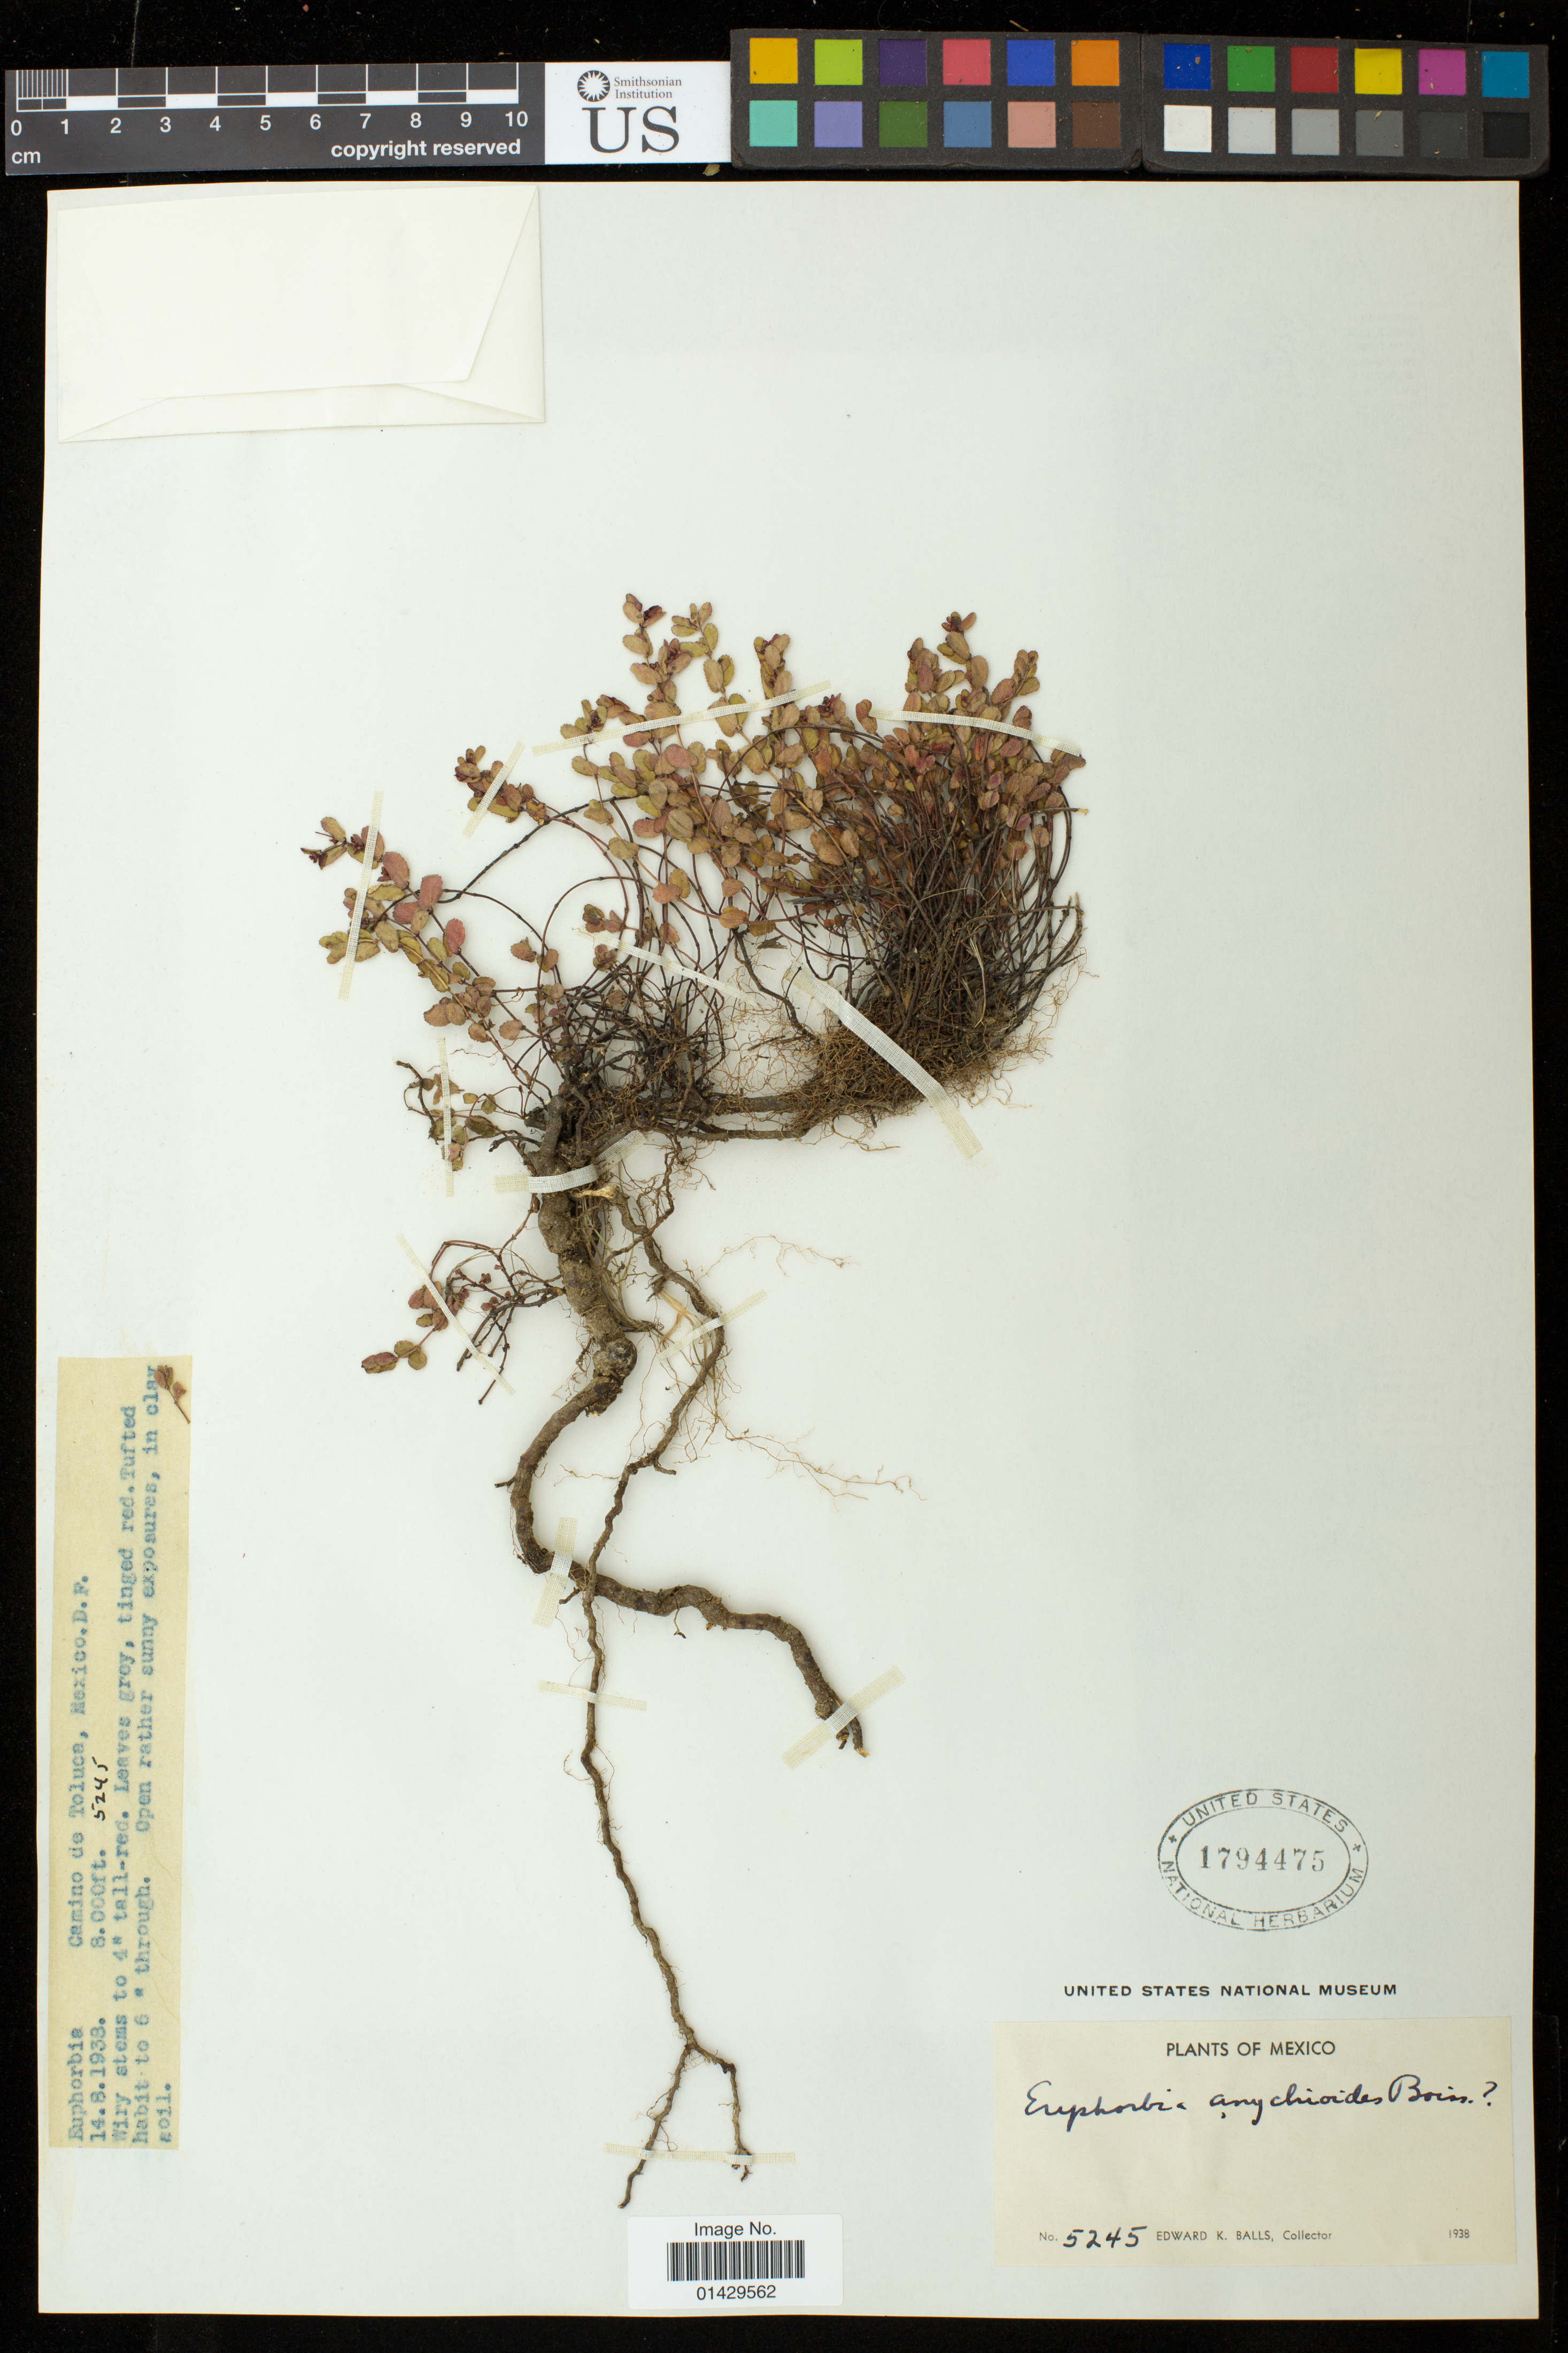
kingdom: Plantae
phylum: Tracheophyta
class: Magnoliopsida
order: Malpighiales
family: Euphorbiaceae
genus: Euphorbia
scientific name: Euphorbia anychioides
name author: Boiss.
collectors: E. K. Balls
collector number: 5245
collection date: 1938-08-14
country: Mexico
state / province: Distrito Federal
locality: Camino de Toluca;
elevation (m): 2438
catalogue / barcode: US 1794475